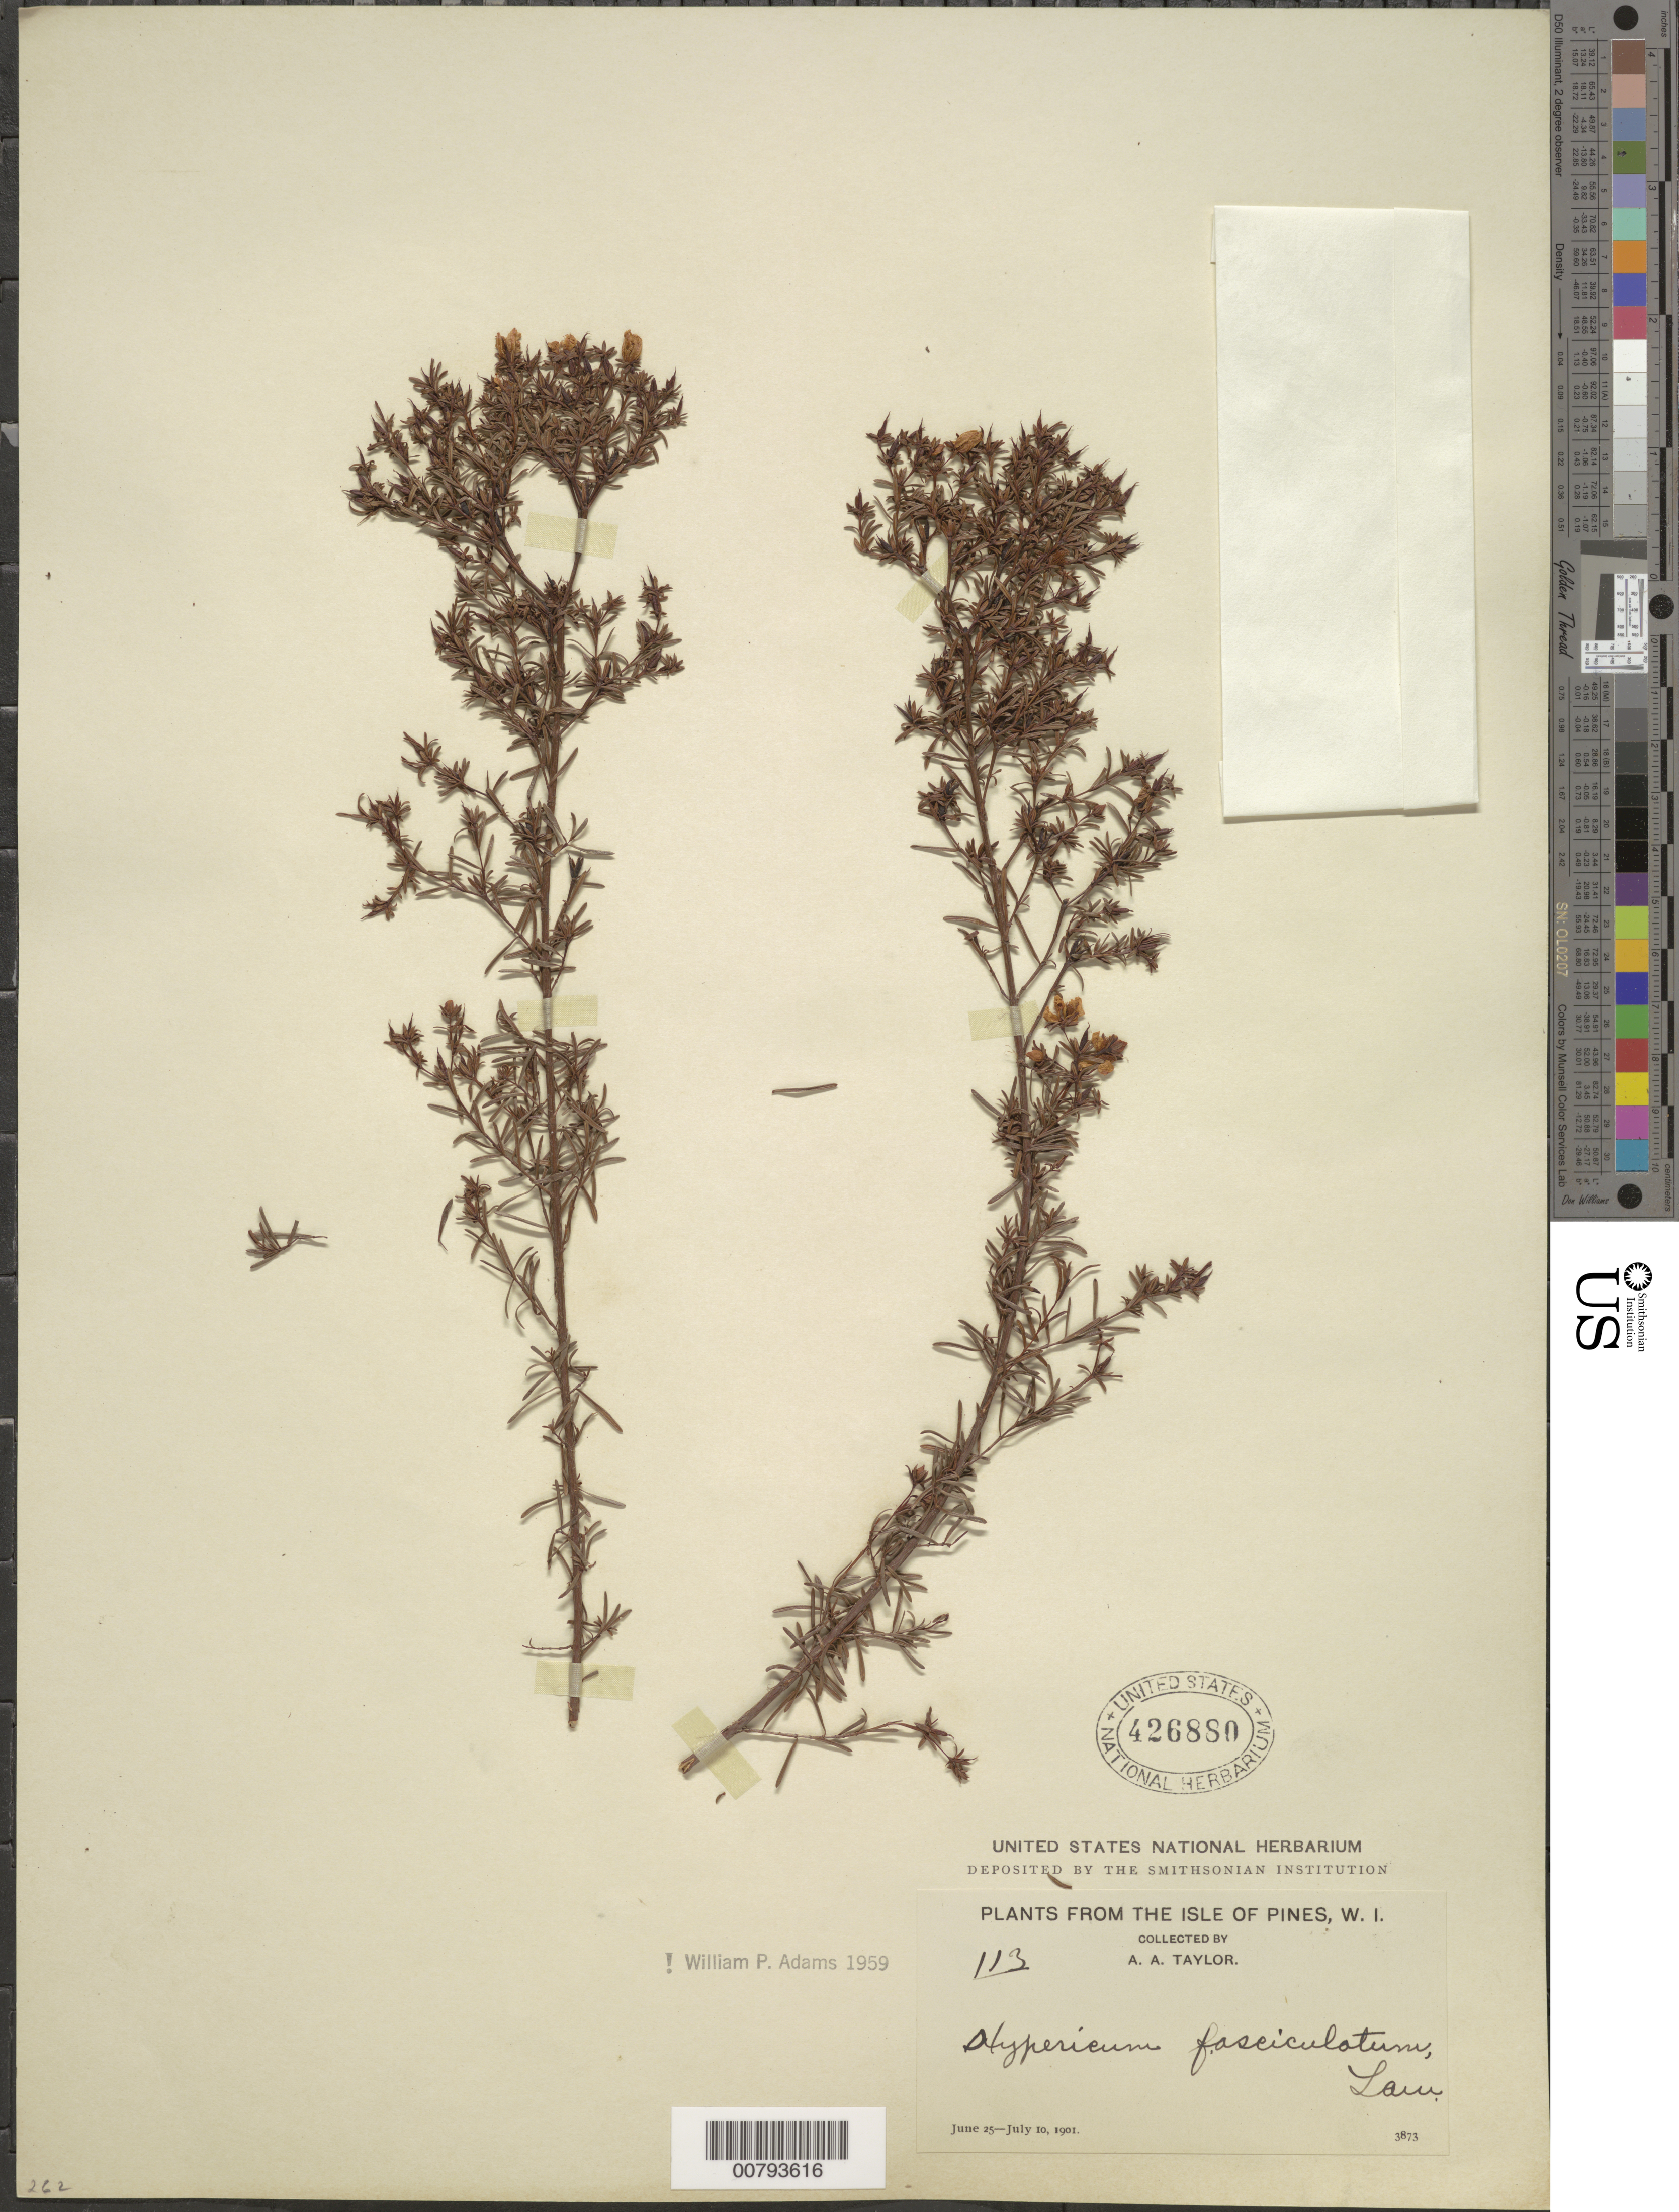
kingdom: Plantae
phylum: Tracheophyta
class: Magnoliopsida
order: Malpighiales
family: Hypericaceae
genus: Hypericum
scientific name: Hypericum fasciculatum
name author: Lam.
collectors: A. A. Taylor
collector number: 113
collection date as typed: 25 Jun 1901 to 10 Jul 1901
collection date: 1901-06-25/1901-07-10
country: Cuba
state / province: Isla de La Juventud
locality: W.I.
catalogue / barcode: US 426880